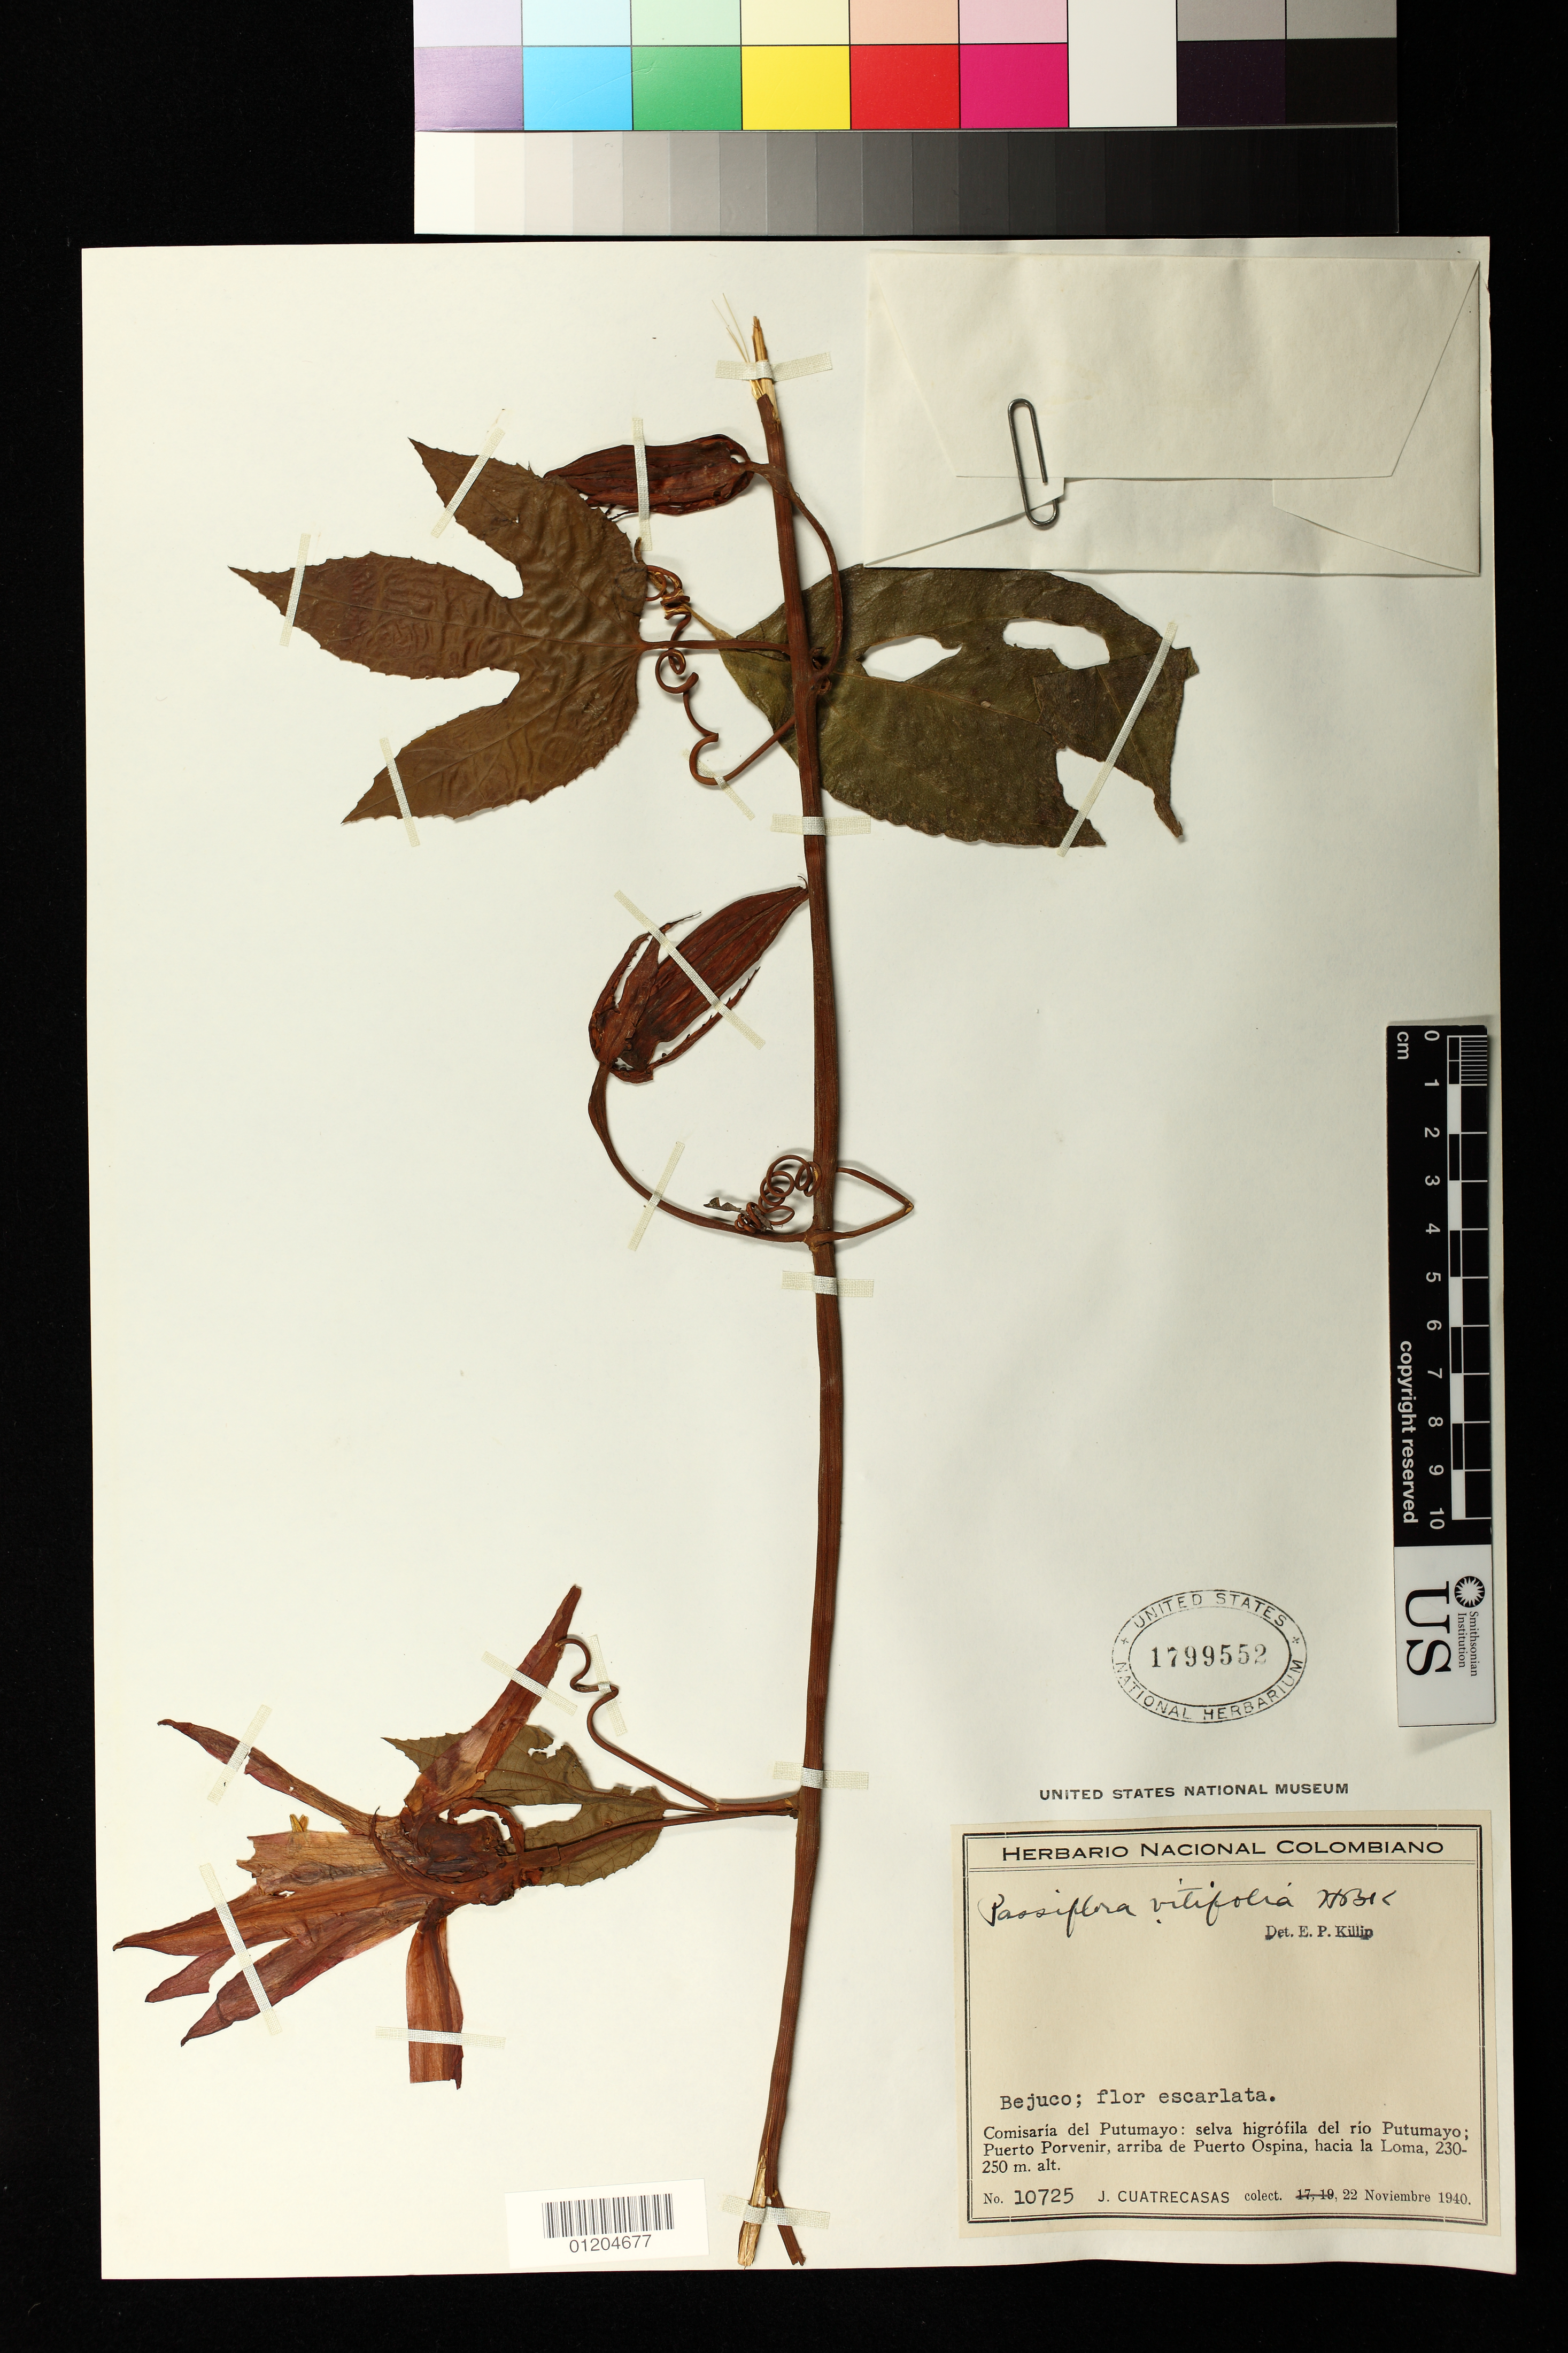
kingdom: Plantae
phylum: Tracheophyta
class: Magnoliopsida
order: Malpighiales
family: Passifloraceae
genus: Passiflora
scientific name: Passiflora vitifolia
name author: Kunth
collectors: J. Cuatrecasas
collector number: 10725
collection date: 1940-11-22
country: Colombia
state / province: Putumayo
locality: selva higrofila del rio Putumayo; Puerto Porvenir, arriba de Puerto Ospina, hacia La Loma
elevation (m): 230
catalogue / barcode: US 1799552